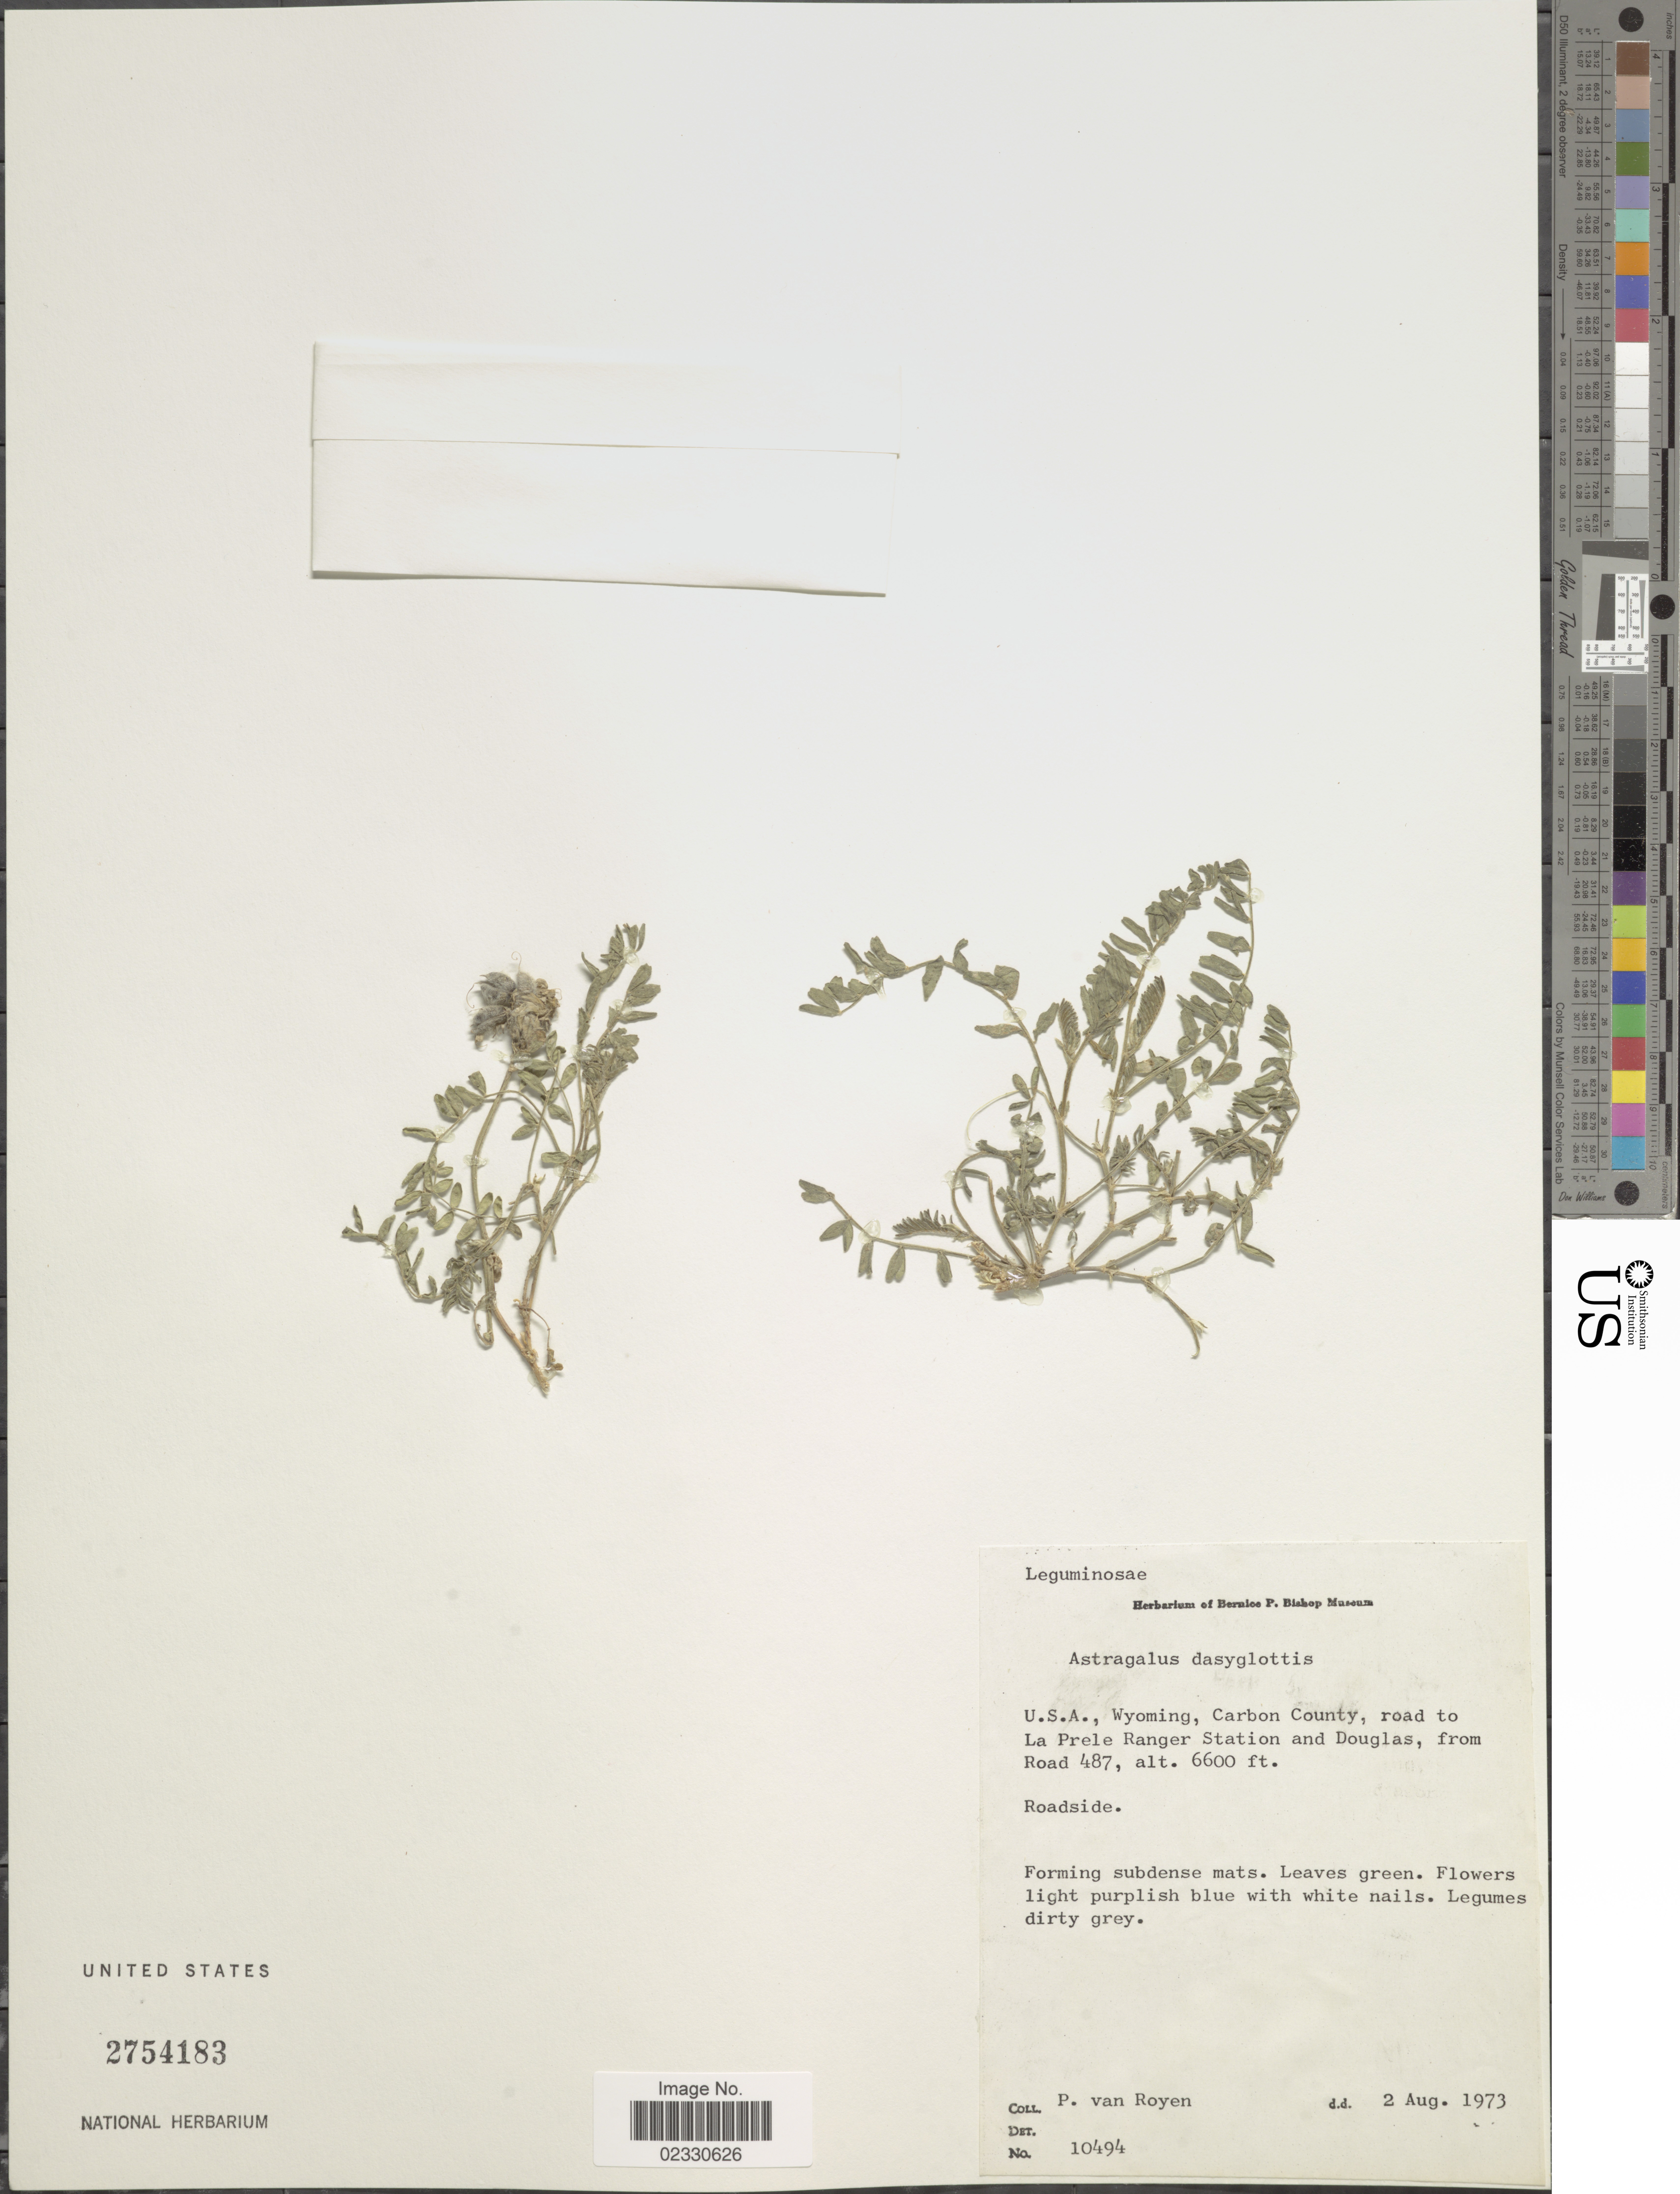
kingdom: Plantae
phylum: Tracheophyta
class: Magnoliopsida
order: Fabales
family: Fabaceae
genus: Astragalus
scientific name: Astragalus dasyglottis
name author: DC.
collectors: P. van Royen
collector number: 10494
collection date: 1973-08-02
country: United States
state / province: Wyoming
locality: U.S.A., Wyoming, Carbon County, road to La Prele Ranger Station and Douglas, from Road 487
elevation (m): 2012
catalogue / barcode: US 2754183